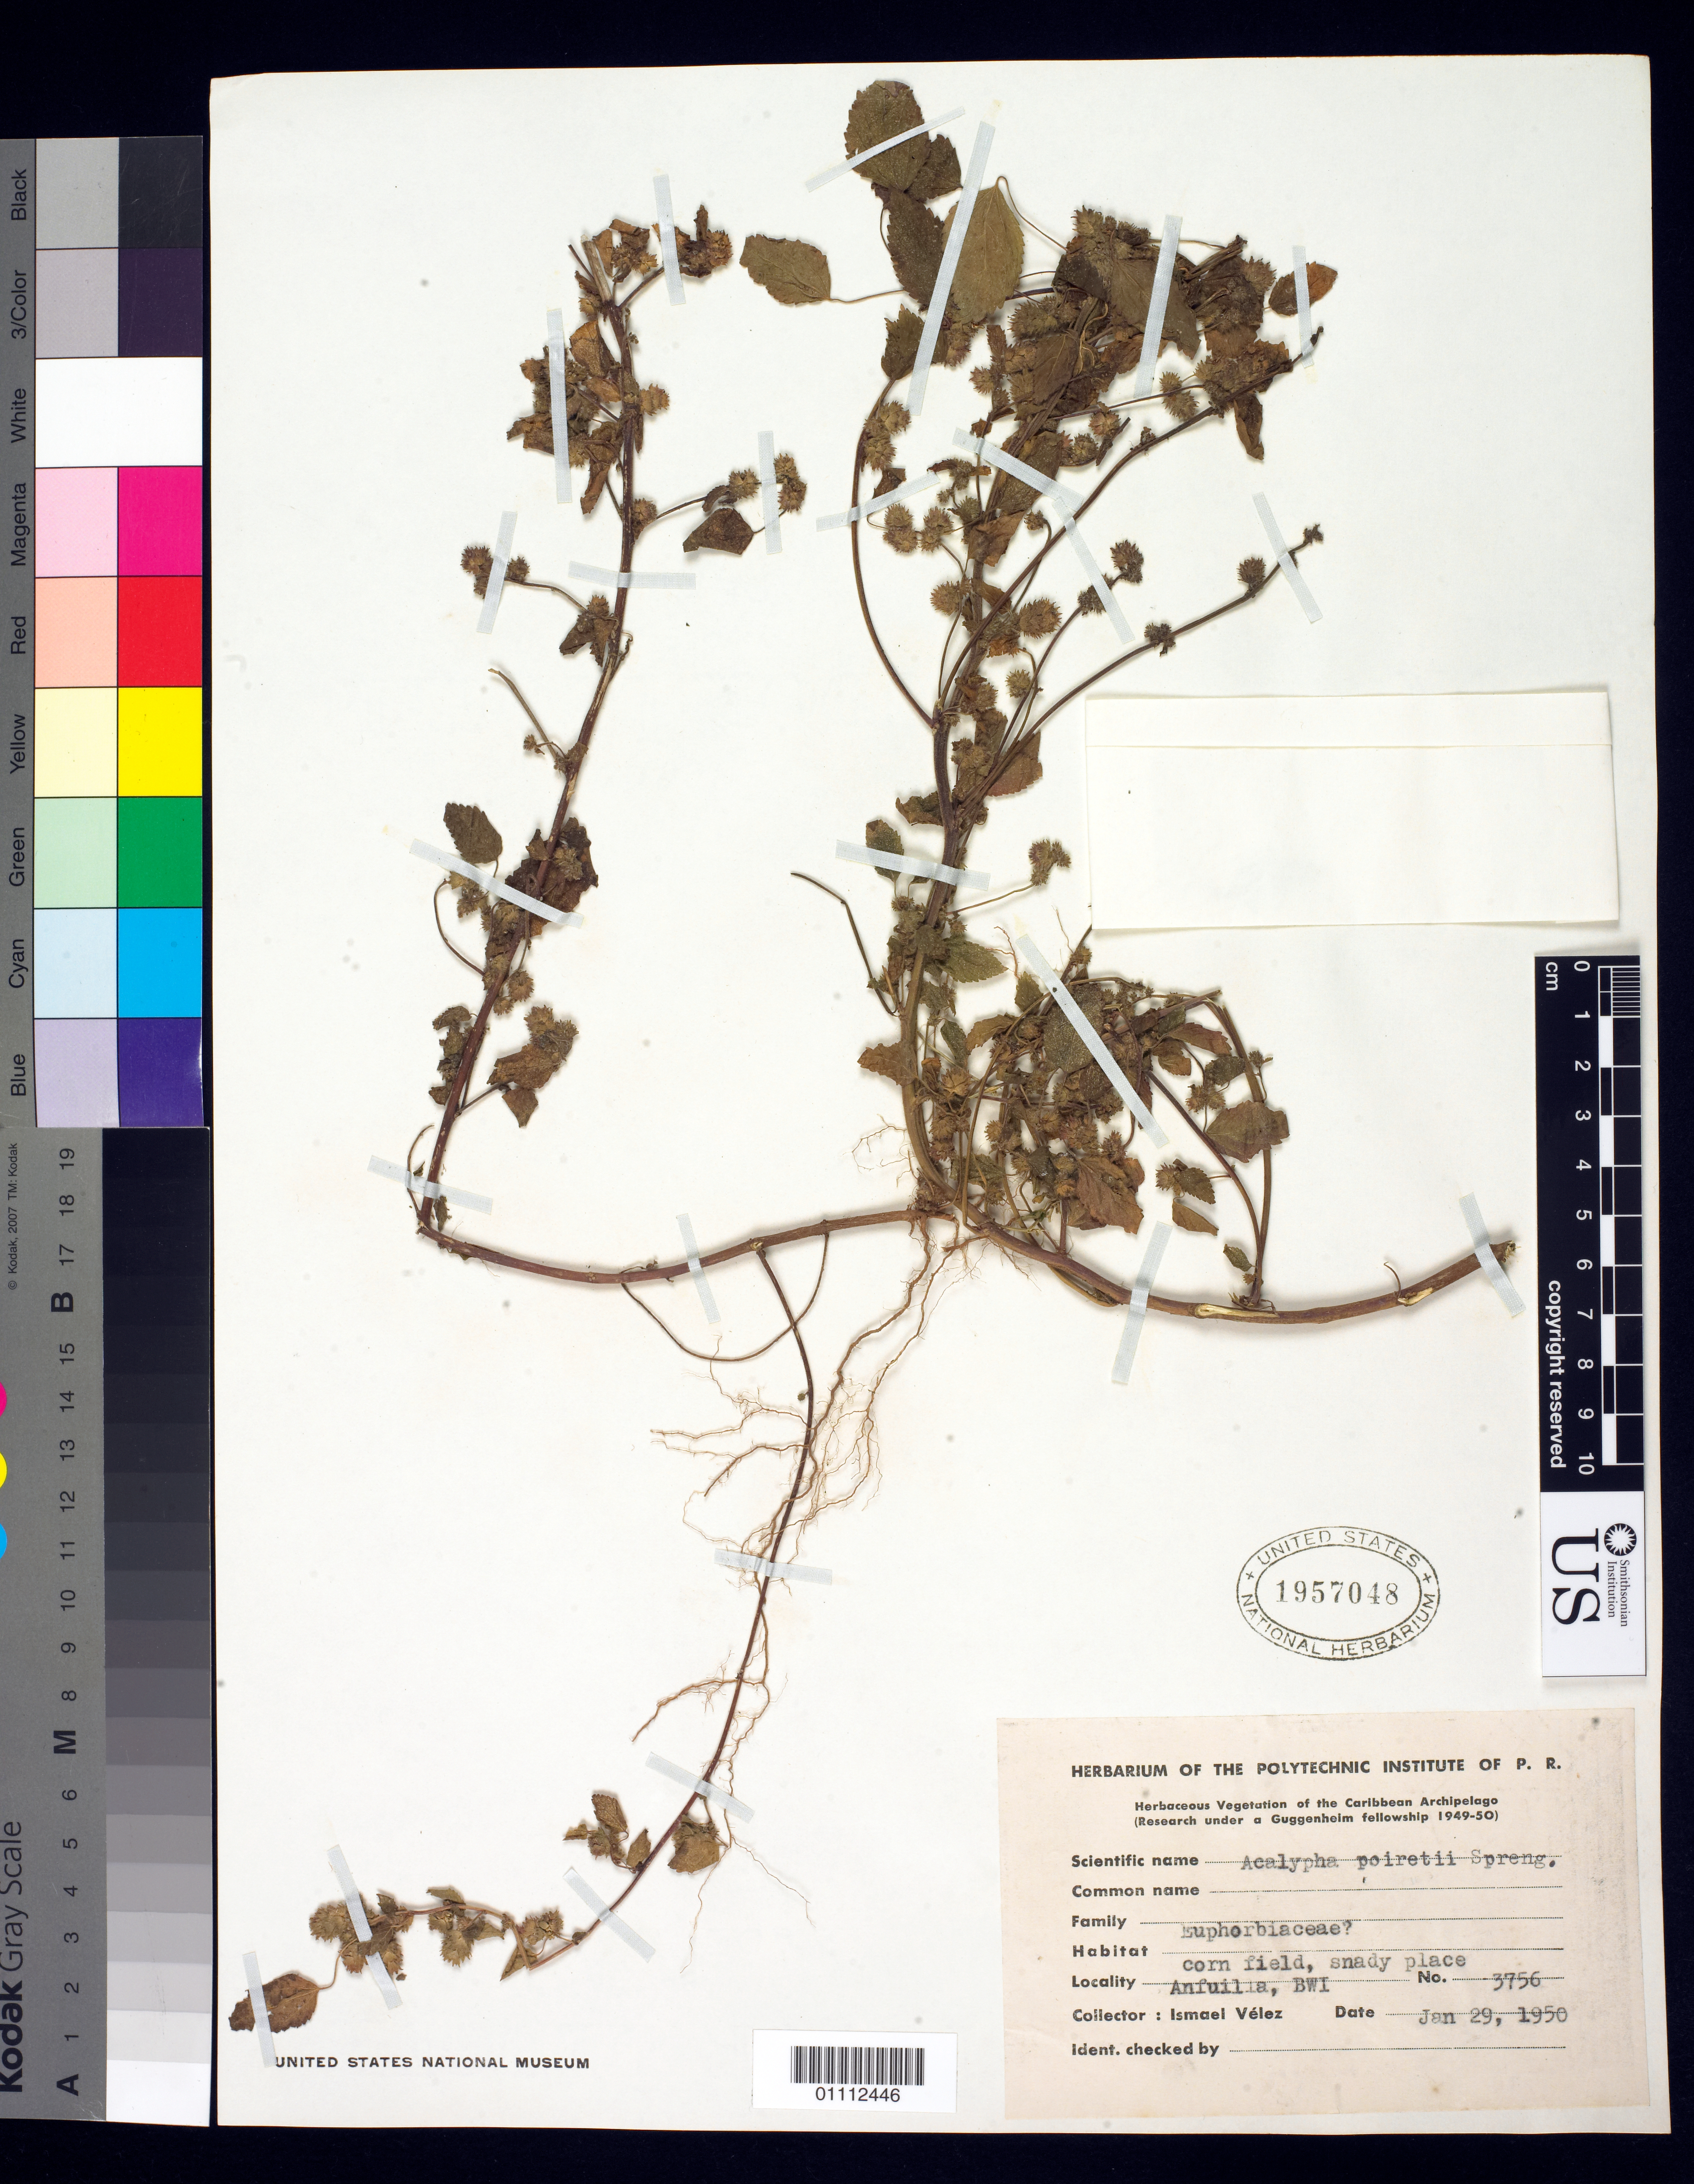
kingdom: Plantae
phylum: Tracheophyta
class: Magnoliopsida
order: Malpighiales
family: Euphorbiaceae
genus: Acalypha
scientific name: Acalypha poiretii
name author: Spreng.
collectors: I. Vélez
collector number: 3756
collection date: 1950-01-29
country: Anguilla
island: Anguilla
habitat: Corn field, shady place.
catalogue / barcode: US 1957048